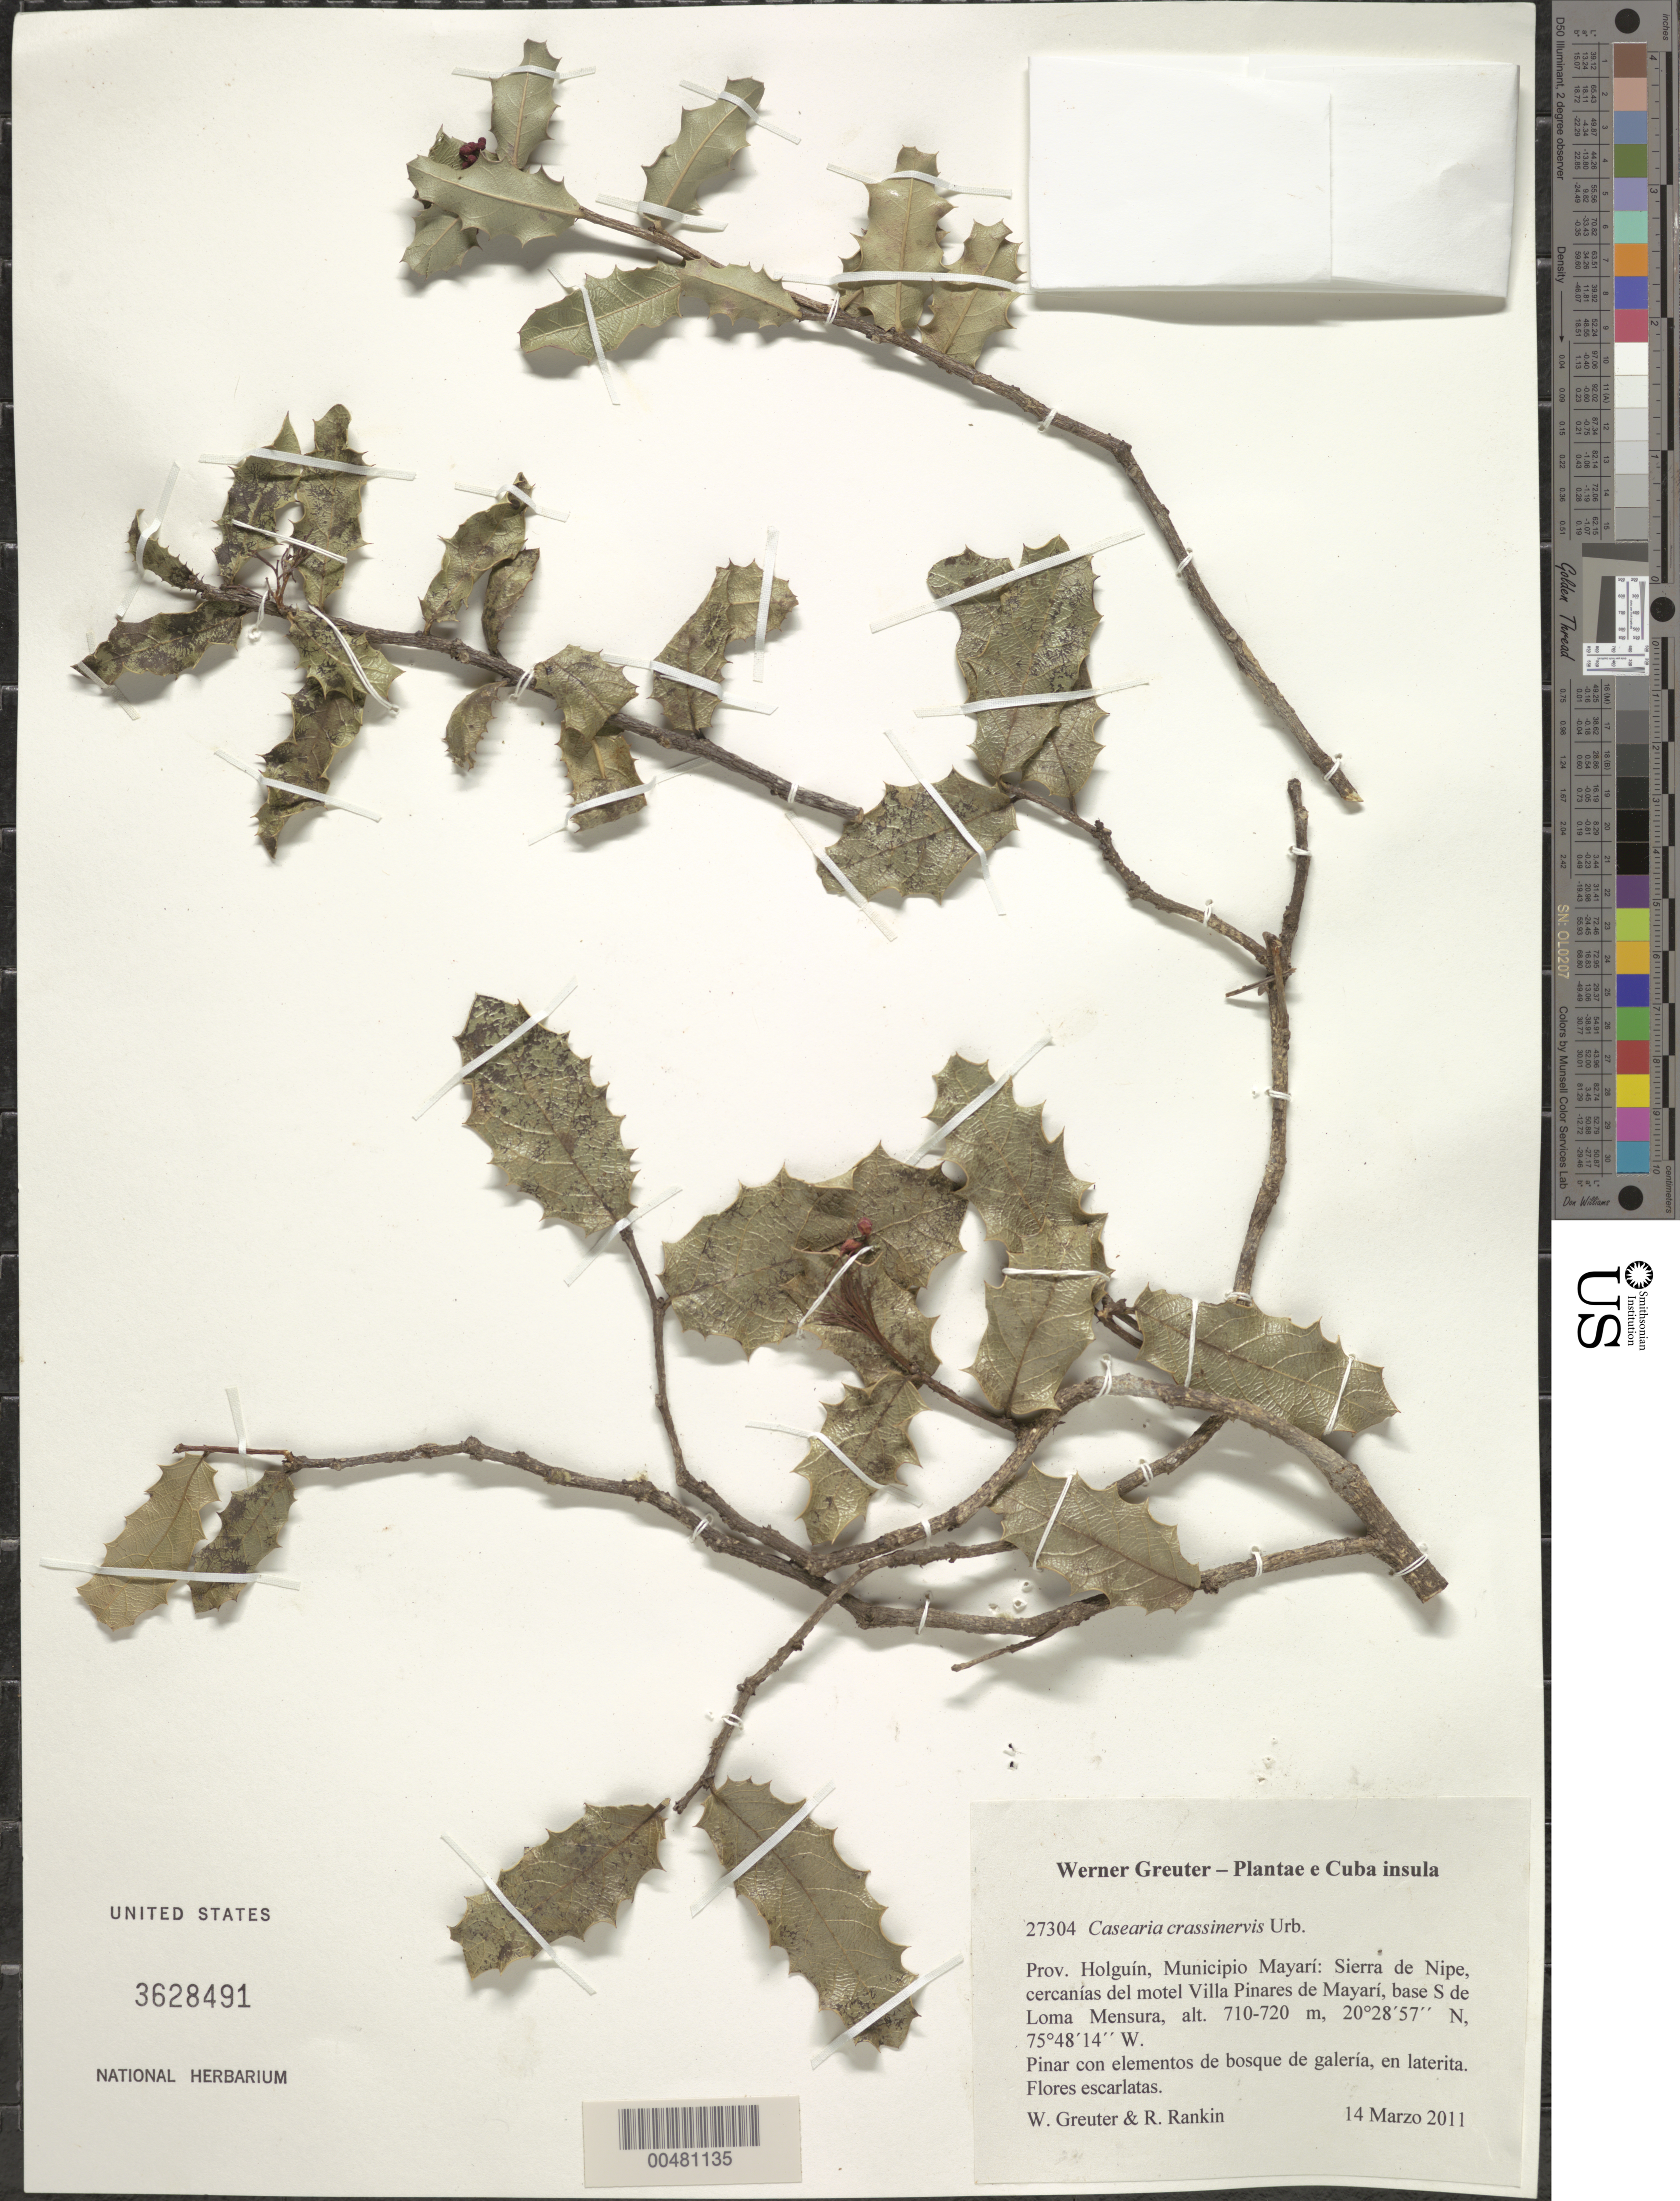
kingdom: Plantae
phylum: Tracheophyta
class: Magnoliopsida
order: Malpighiales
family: Salicaceae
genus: Casearia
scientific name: Casearia crassinervis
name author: Urb.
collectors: W. R. Greuter & R. Rankin Rodriguez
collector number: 27304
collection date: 2011-03-14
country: Cuba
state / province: Holguin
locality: Mun. Mayarí, Sierra de Nipe, cercanías motel Villa Pinares de Mayarí, base S de Loma Mensura.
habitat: Pinar con elementos de bosque de galería, en laterita.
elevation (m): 710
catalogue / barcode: US 3628491